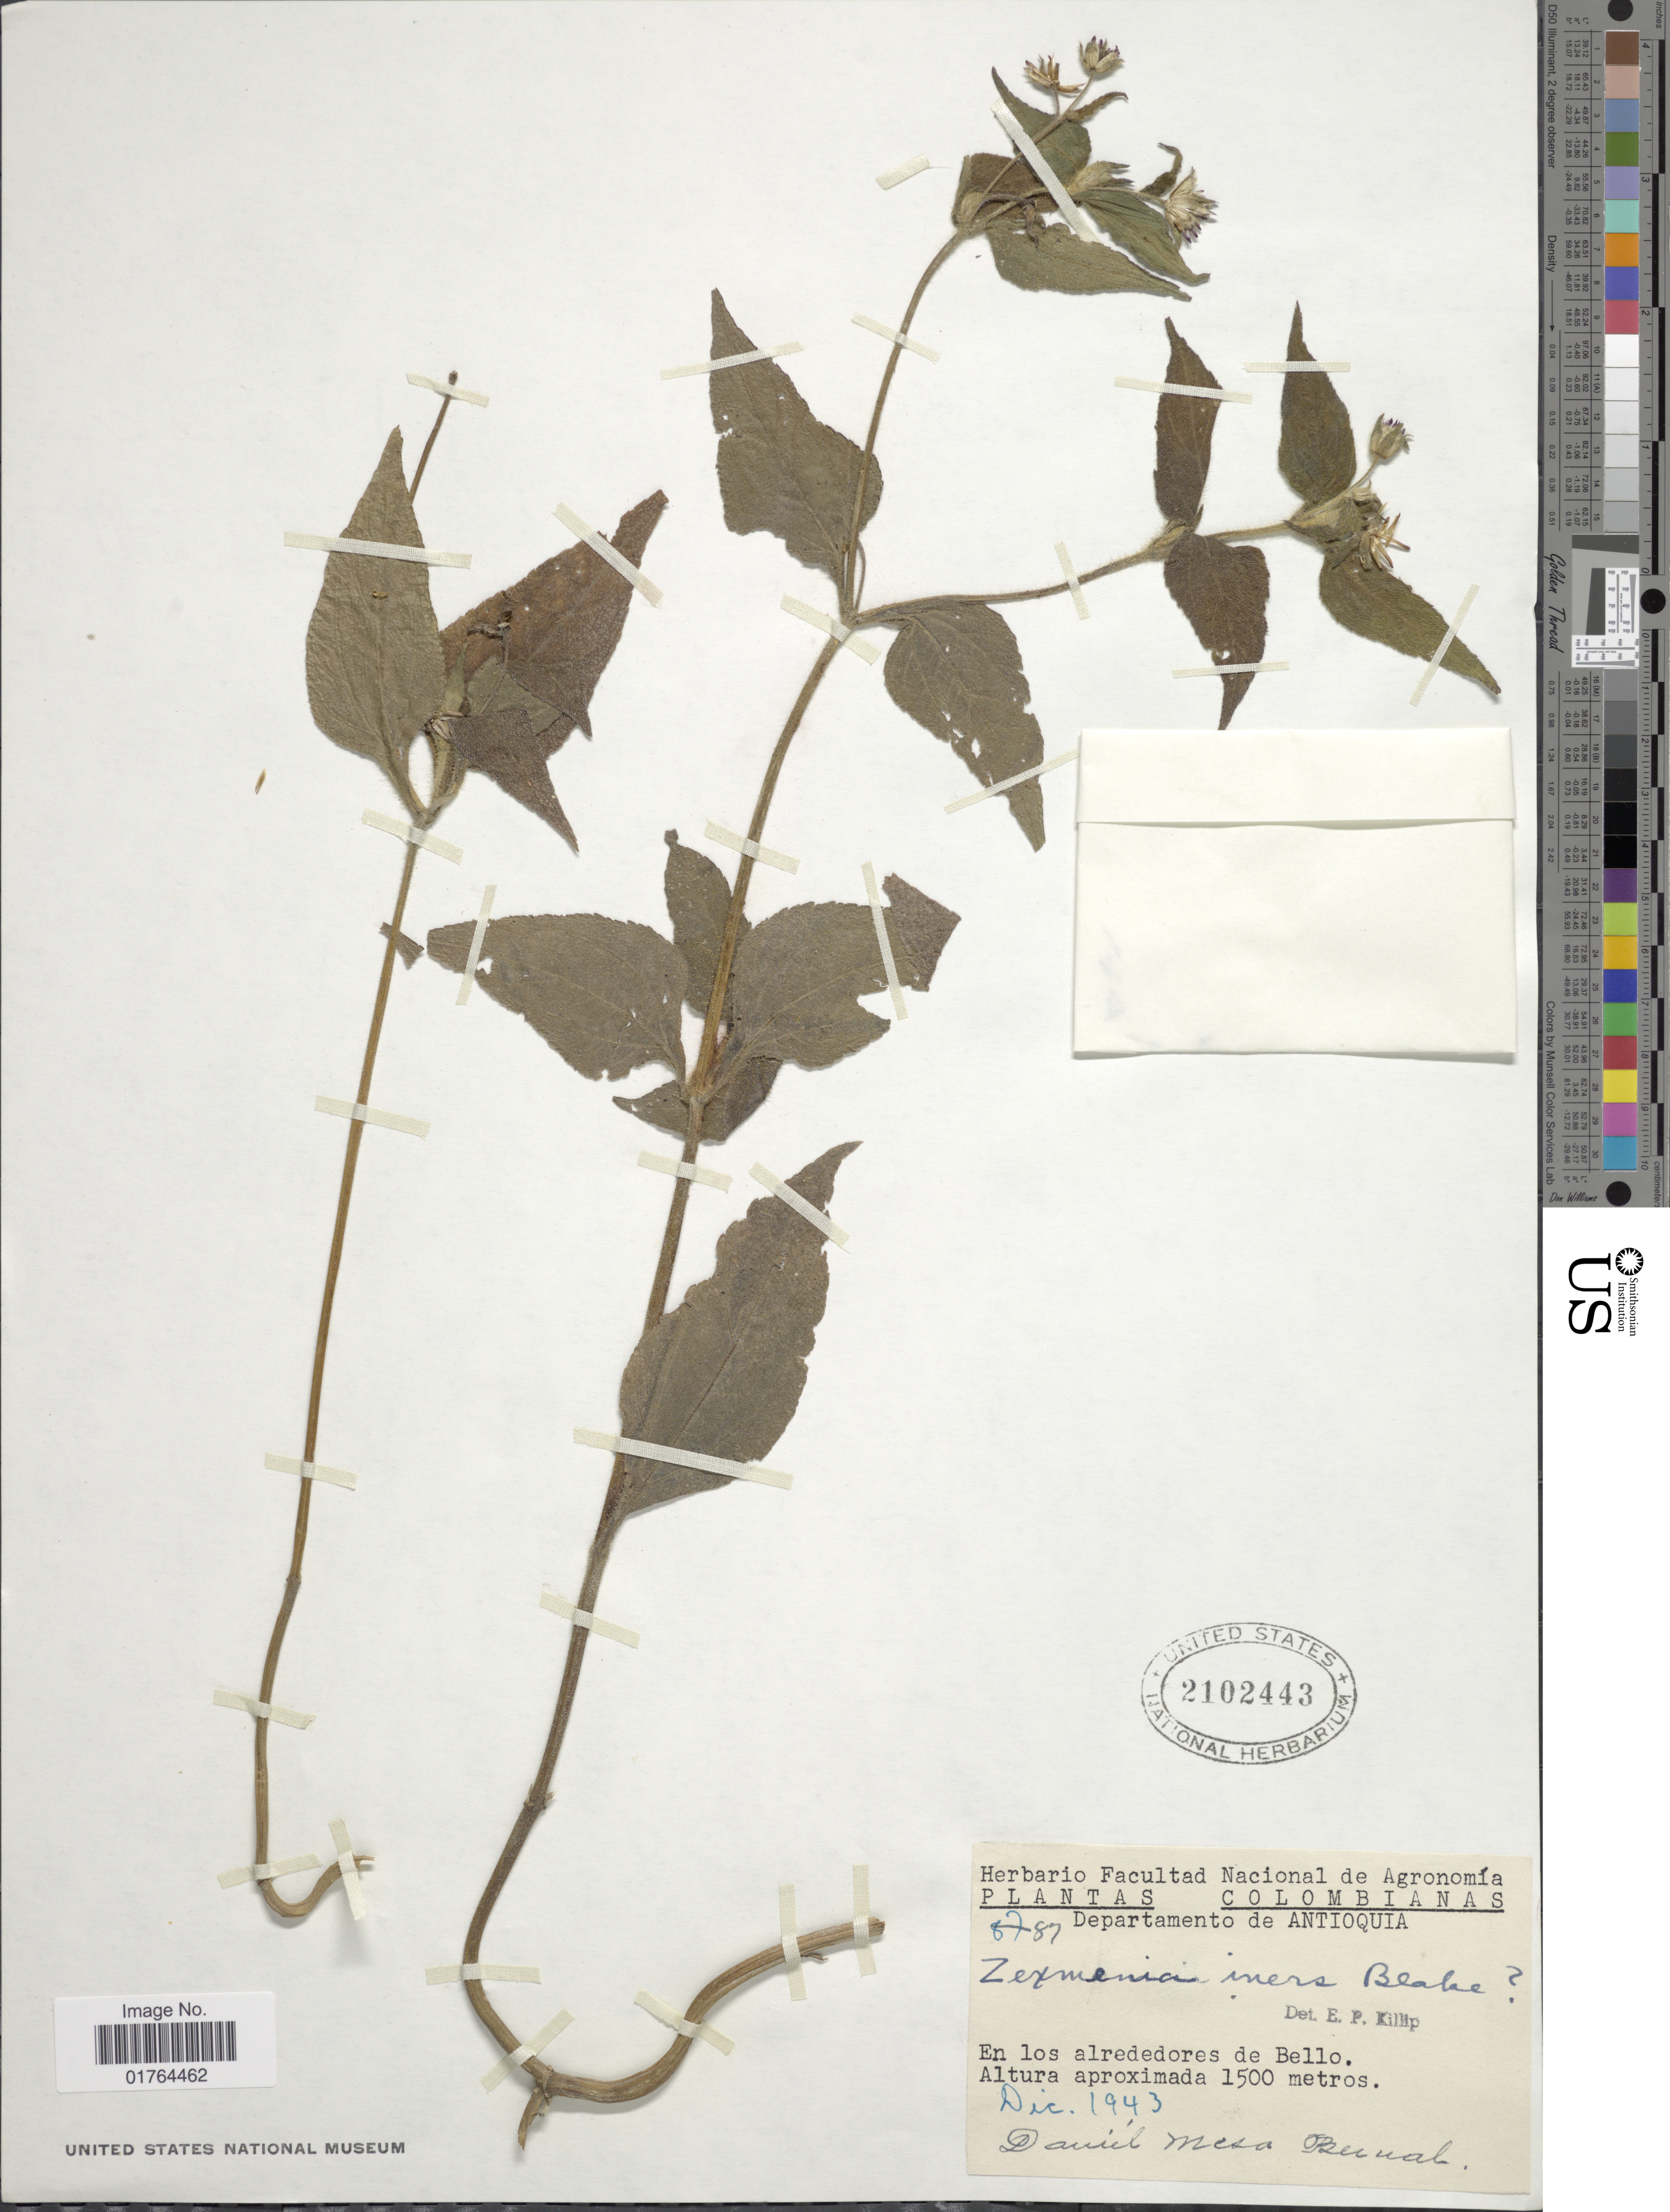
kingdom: Plantae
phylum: Tracheophyta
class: Magnoliopsida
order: Asterales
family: Asteraceae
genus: Wedelia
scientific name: Wedelia iners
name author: (S.F. Blake) Strother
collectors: D. Mesa Bernal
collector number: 87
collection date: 1943-12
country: Colombia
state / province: Antioquia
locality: En los alrededores de Bello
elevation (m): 1500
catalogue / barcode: US 2102443